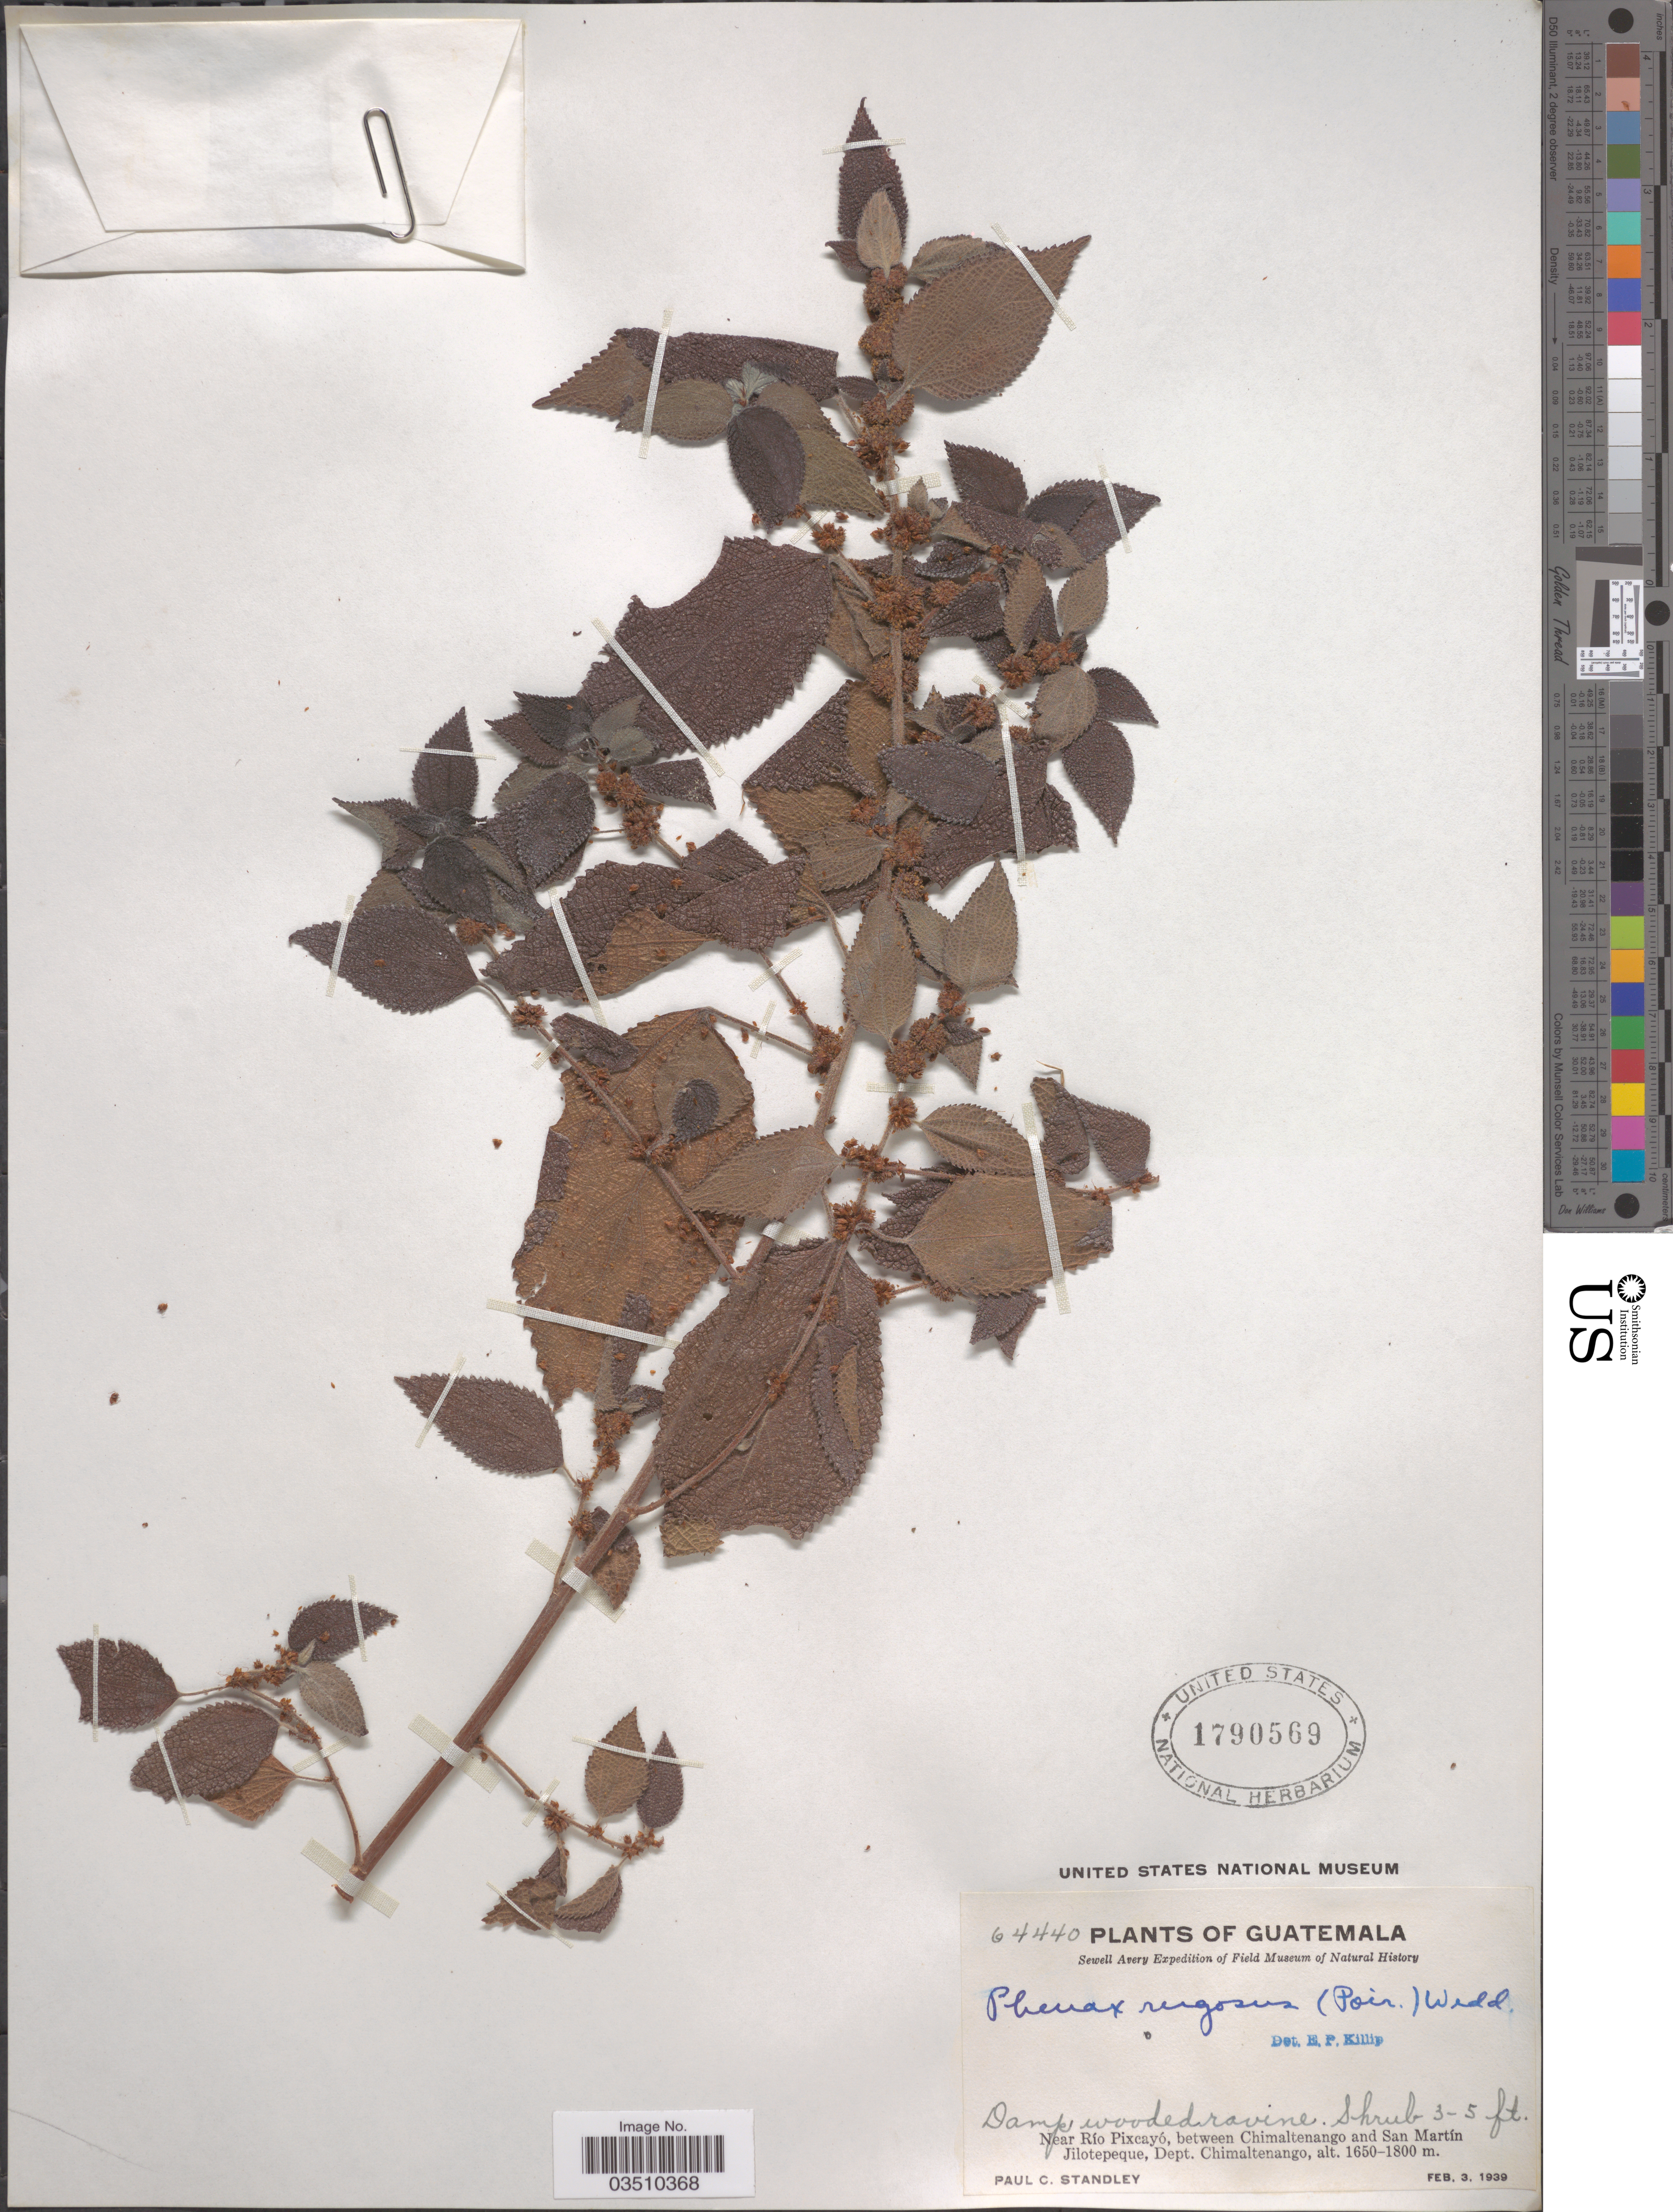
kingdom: Plantae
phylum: Tracheophyta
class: Magnoliopsida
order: Rosales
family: Urticaceae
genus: Phenax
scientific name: Phenax rugosus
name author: (Poir.) Wedd.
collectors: P. C. Standley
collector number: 64440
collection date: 1939-02-03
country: Guatemala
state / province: Chimaltenango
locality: Near Río Pixcayó, between Chimaltenango and San Martín Jilotepeque, Dept. Chimaltenango.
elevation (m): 1650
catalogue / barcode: US 1790569